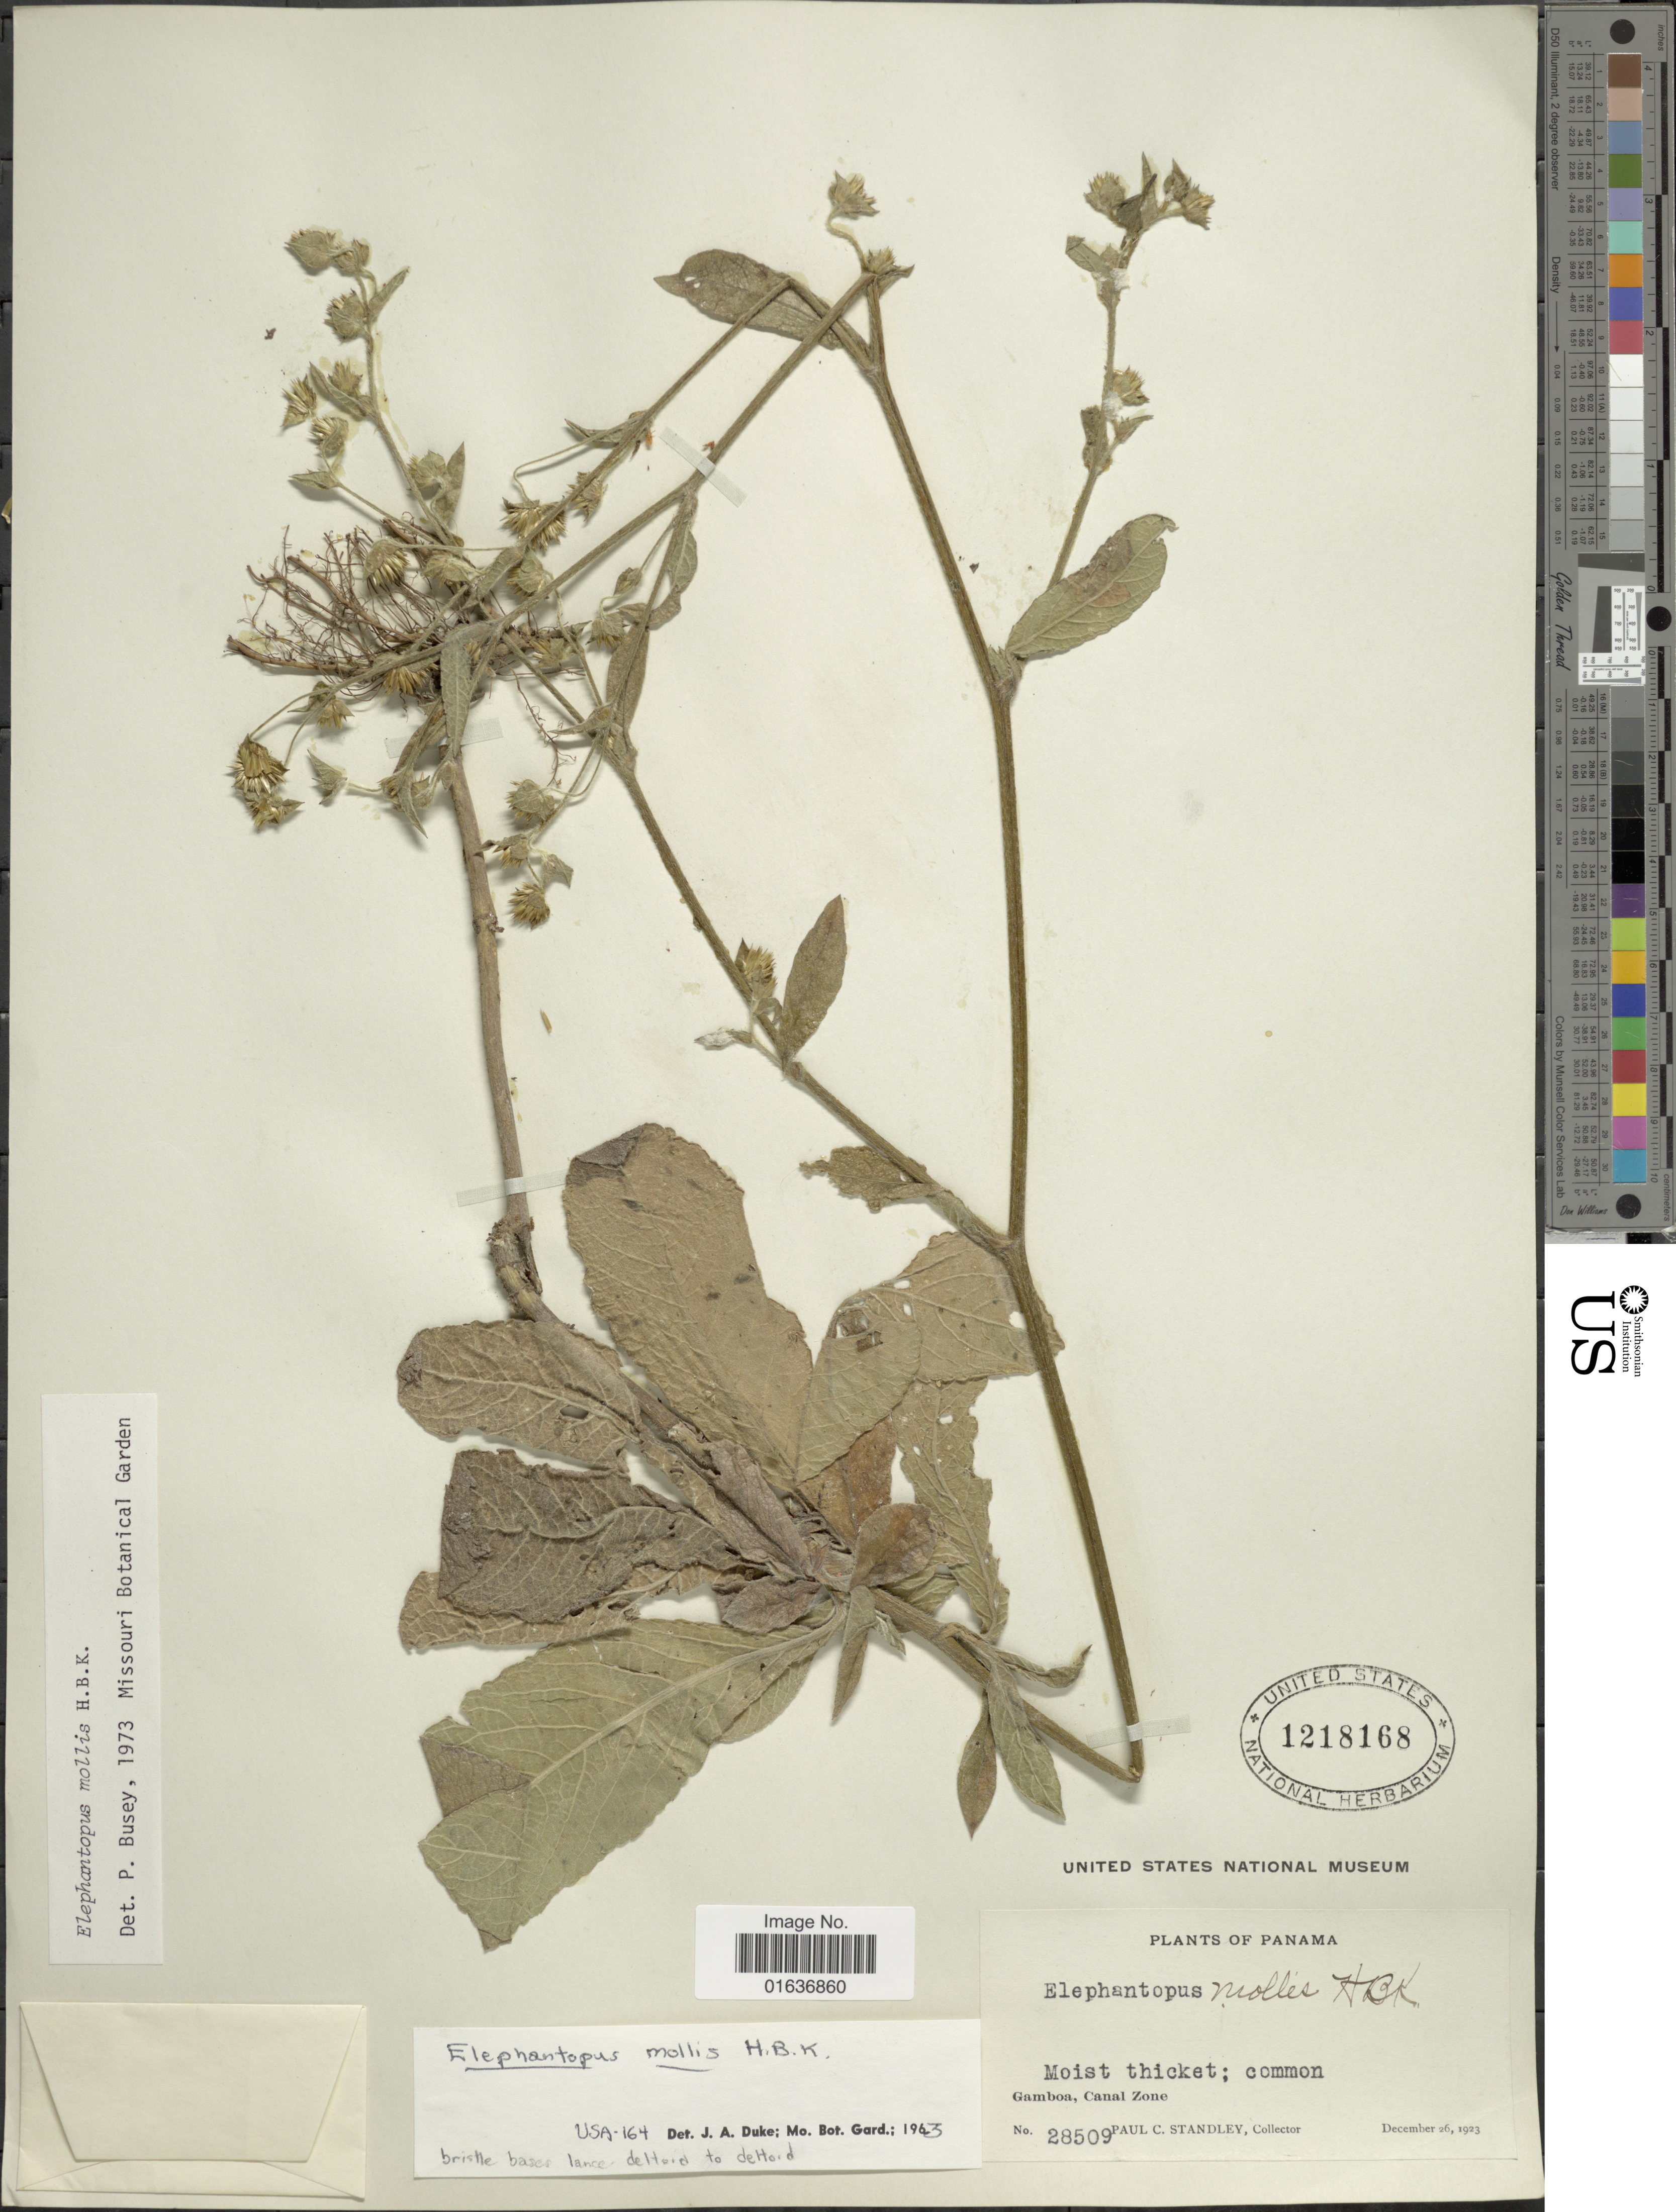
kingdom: Plantae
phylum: Tracheophyta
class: Magnoliopsida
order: Asterales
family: Asteraceae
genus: Elephantopus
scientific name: Elephantopus mollis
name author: Kunth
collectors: P. C. Standley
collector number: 28509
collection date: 1923-12-26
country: Panama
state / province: Colón / Panamá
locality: Moist thicket, Camboa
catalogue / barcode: US 1218168